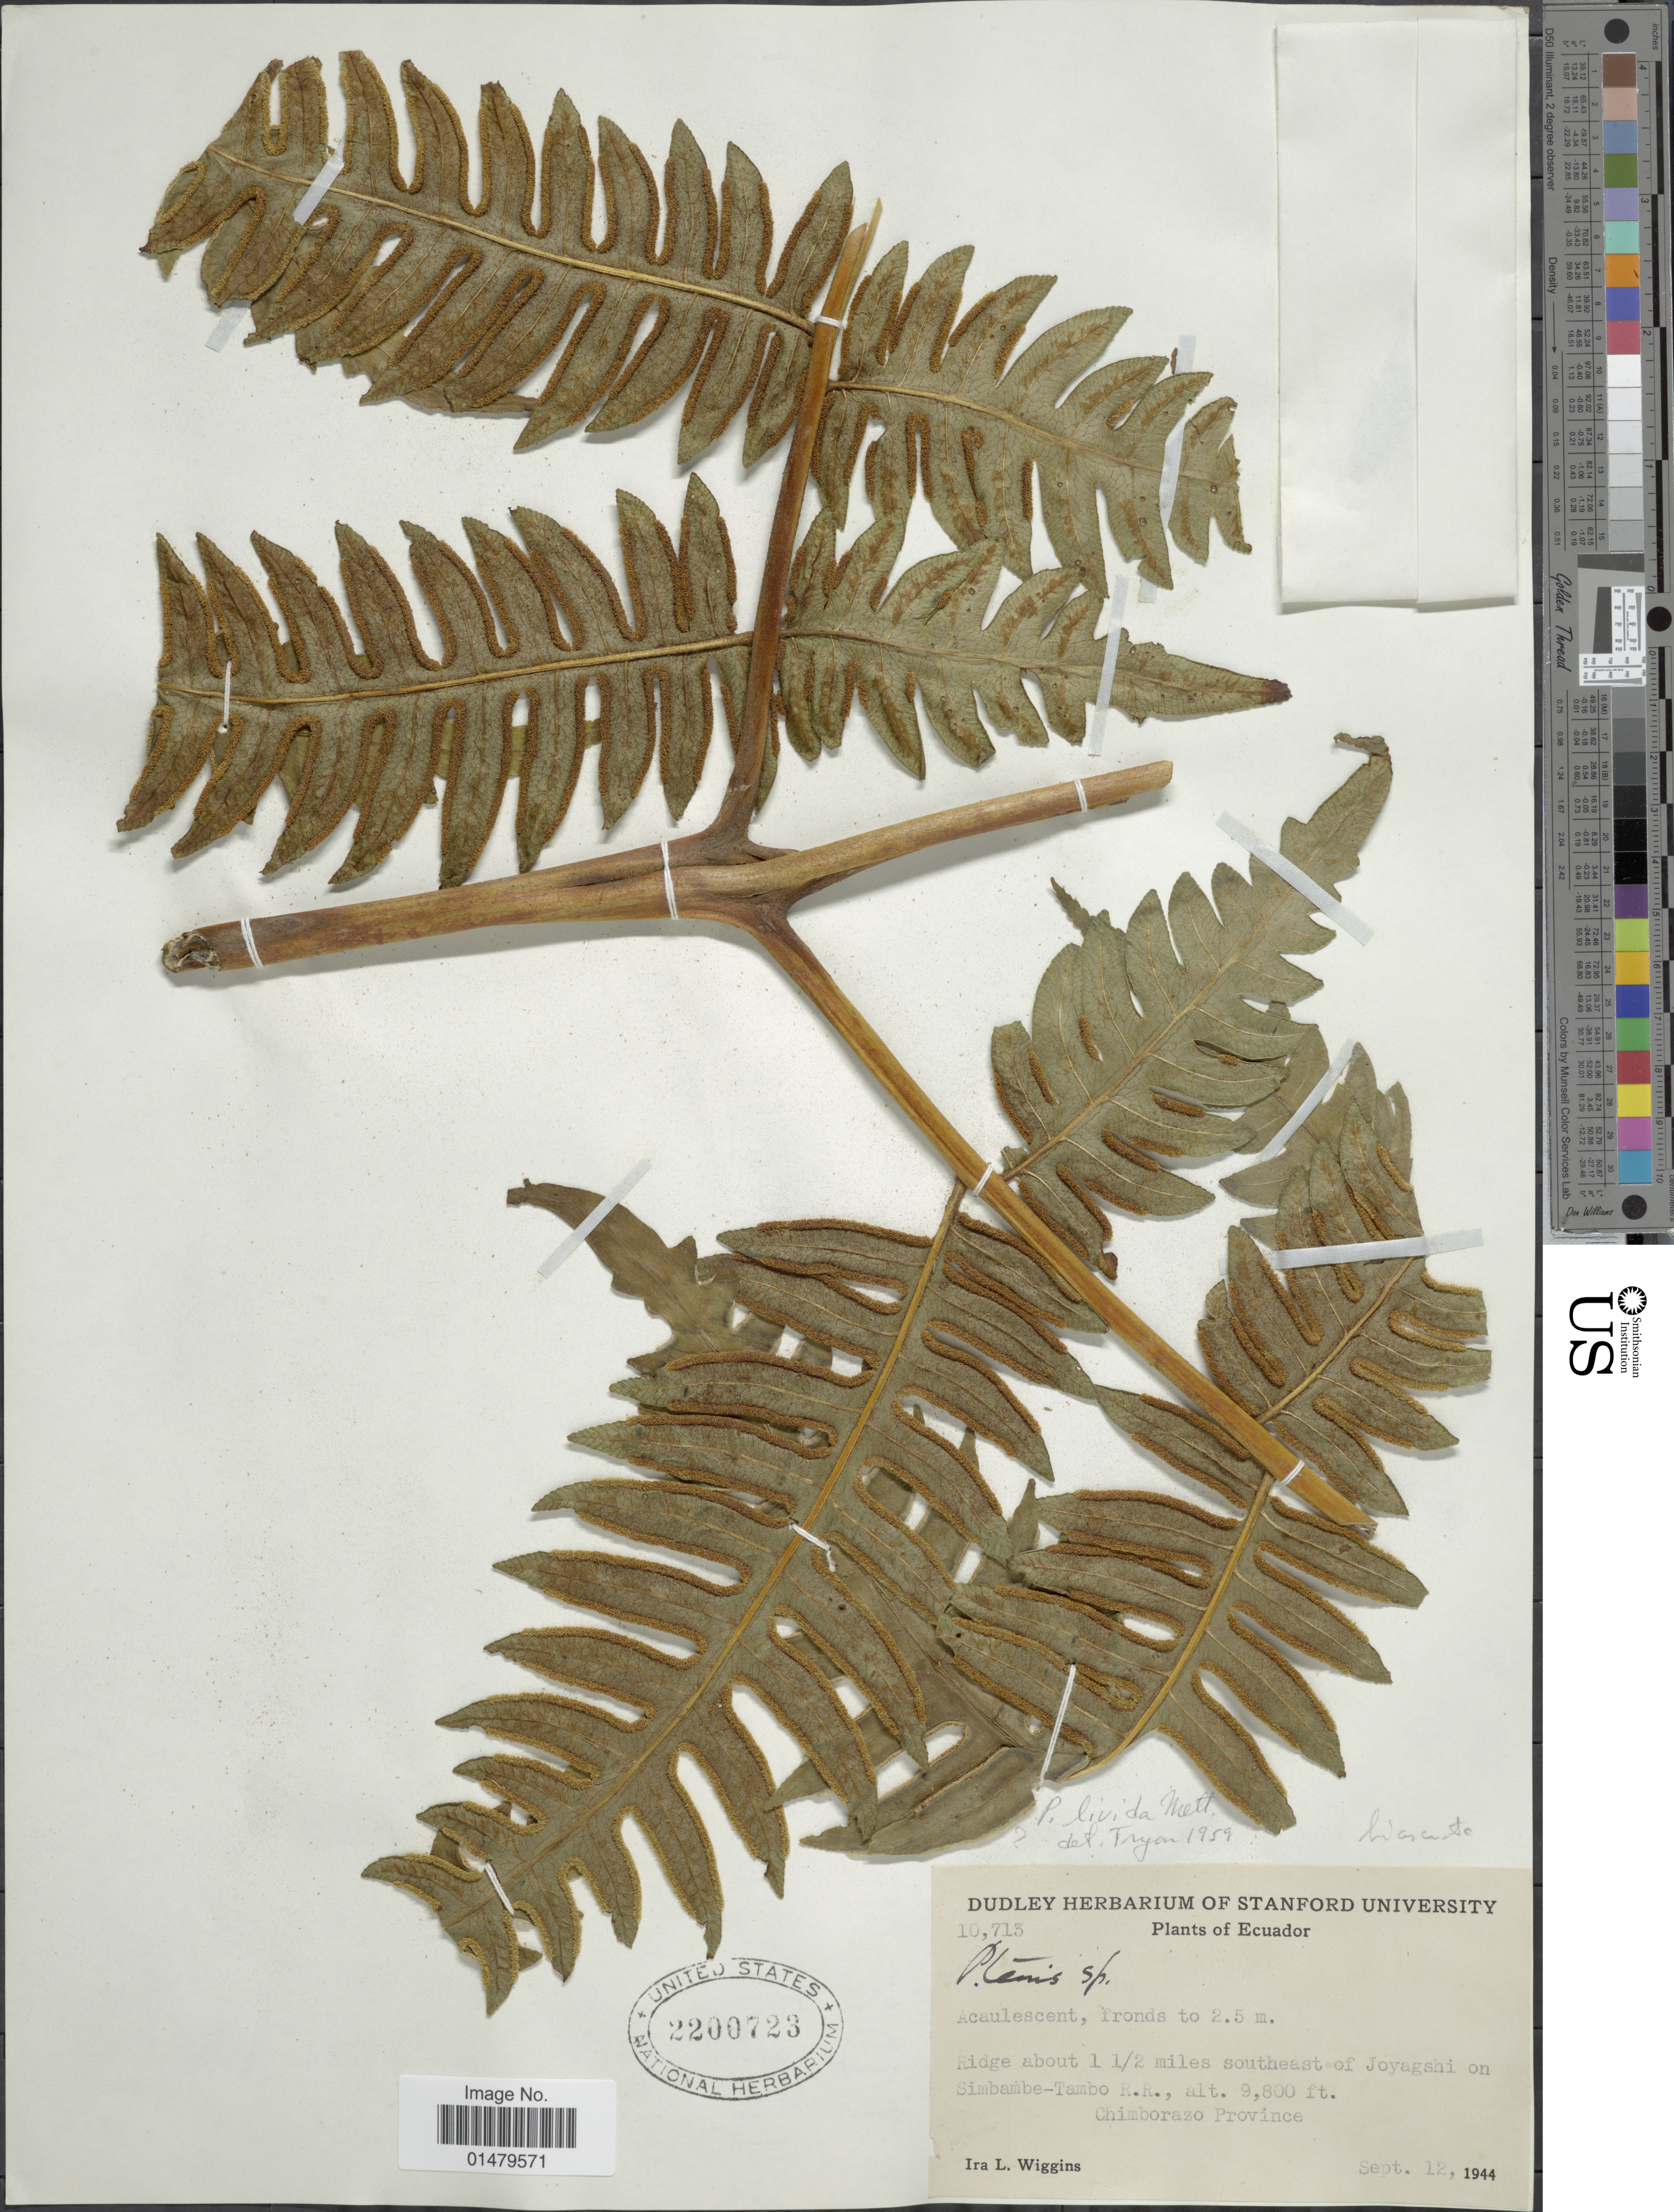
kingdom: Plantae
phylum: Tracheophyta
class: Polypodiopsida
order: Polypodiales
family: Pteridaceae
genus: Pteris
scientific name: Pteris livida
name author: Mett. in Triana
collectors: I. L. Wiggins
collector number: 10713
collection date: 1944-09-12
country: Ecuador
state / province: Chimborazo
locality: Ridge about 1½ miles southeast of Joyagshi on Simbambe-Tambo R.R. Chimborazo Province.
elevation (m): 2987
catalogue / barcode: US 2200723